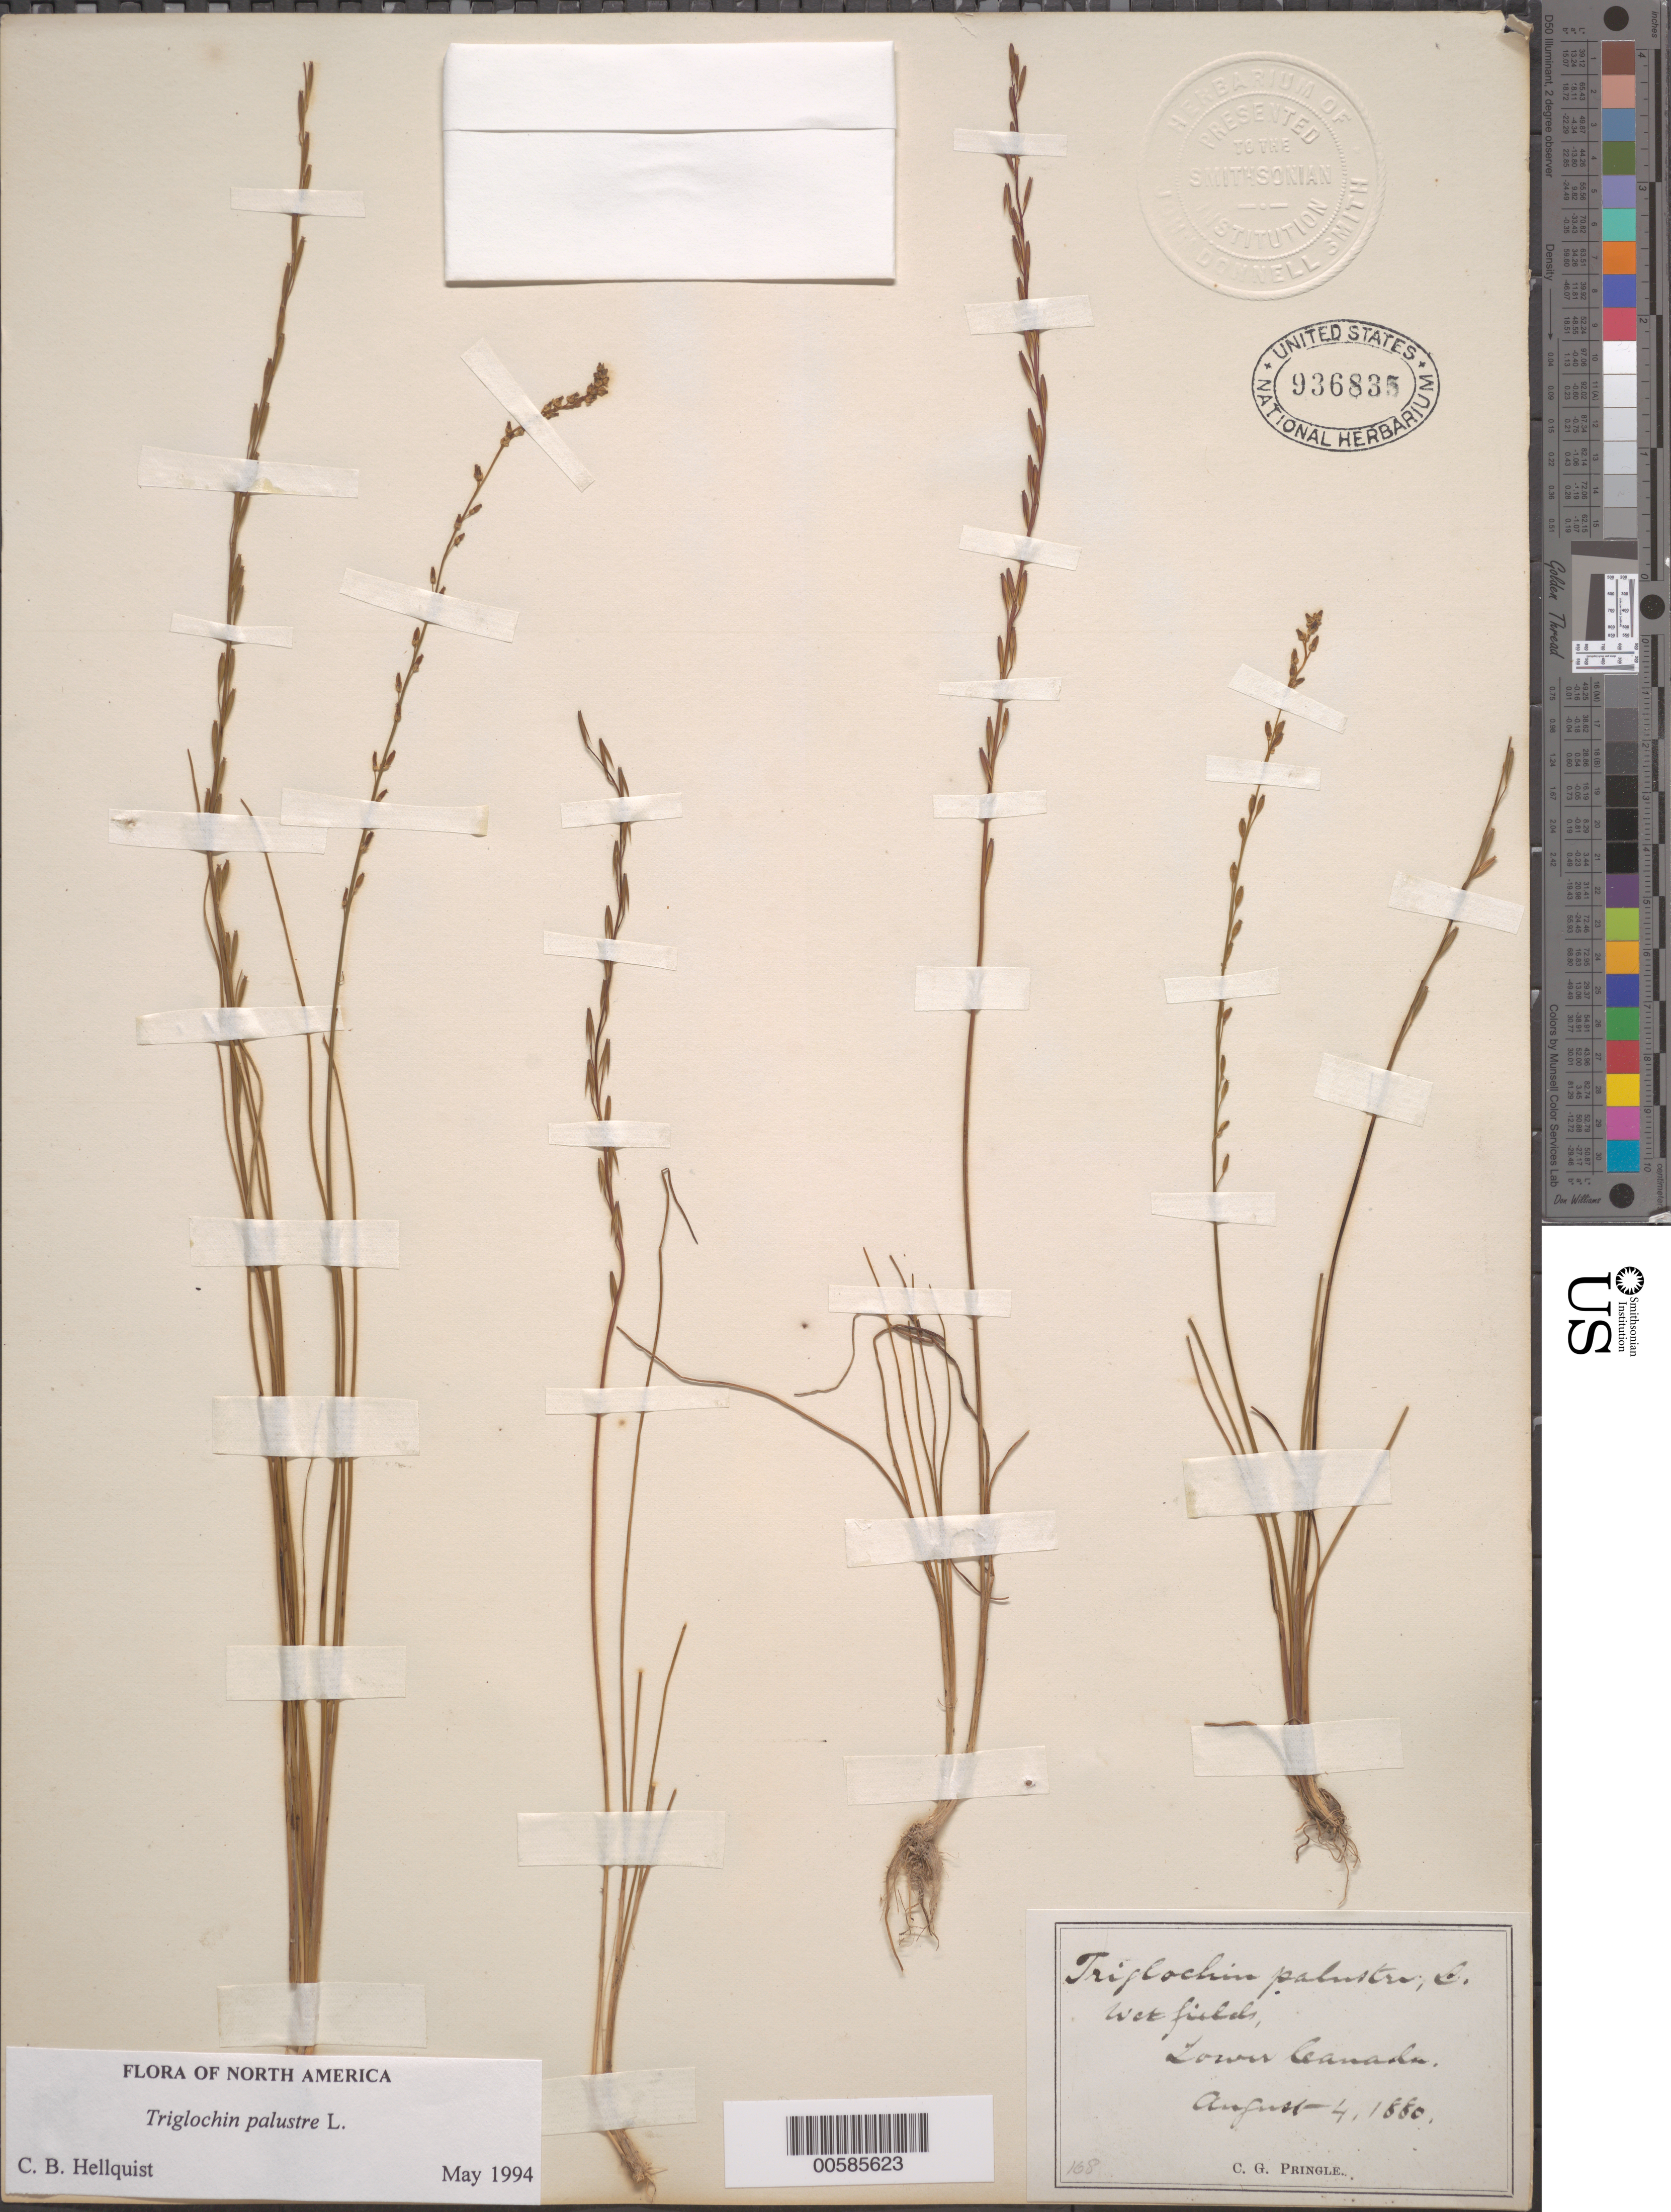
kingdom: Plantae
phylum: Tracheophyta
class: Liliopsida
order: Alismatales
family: Juncaginaceae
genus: Triglochin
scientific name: Triglochin palustris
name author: L.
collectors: C. G. Pringle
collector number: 168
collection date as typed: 04 Aug 1880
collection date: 1880-08-04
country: Canada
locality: Lower Canada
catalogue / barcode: US 936835